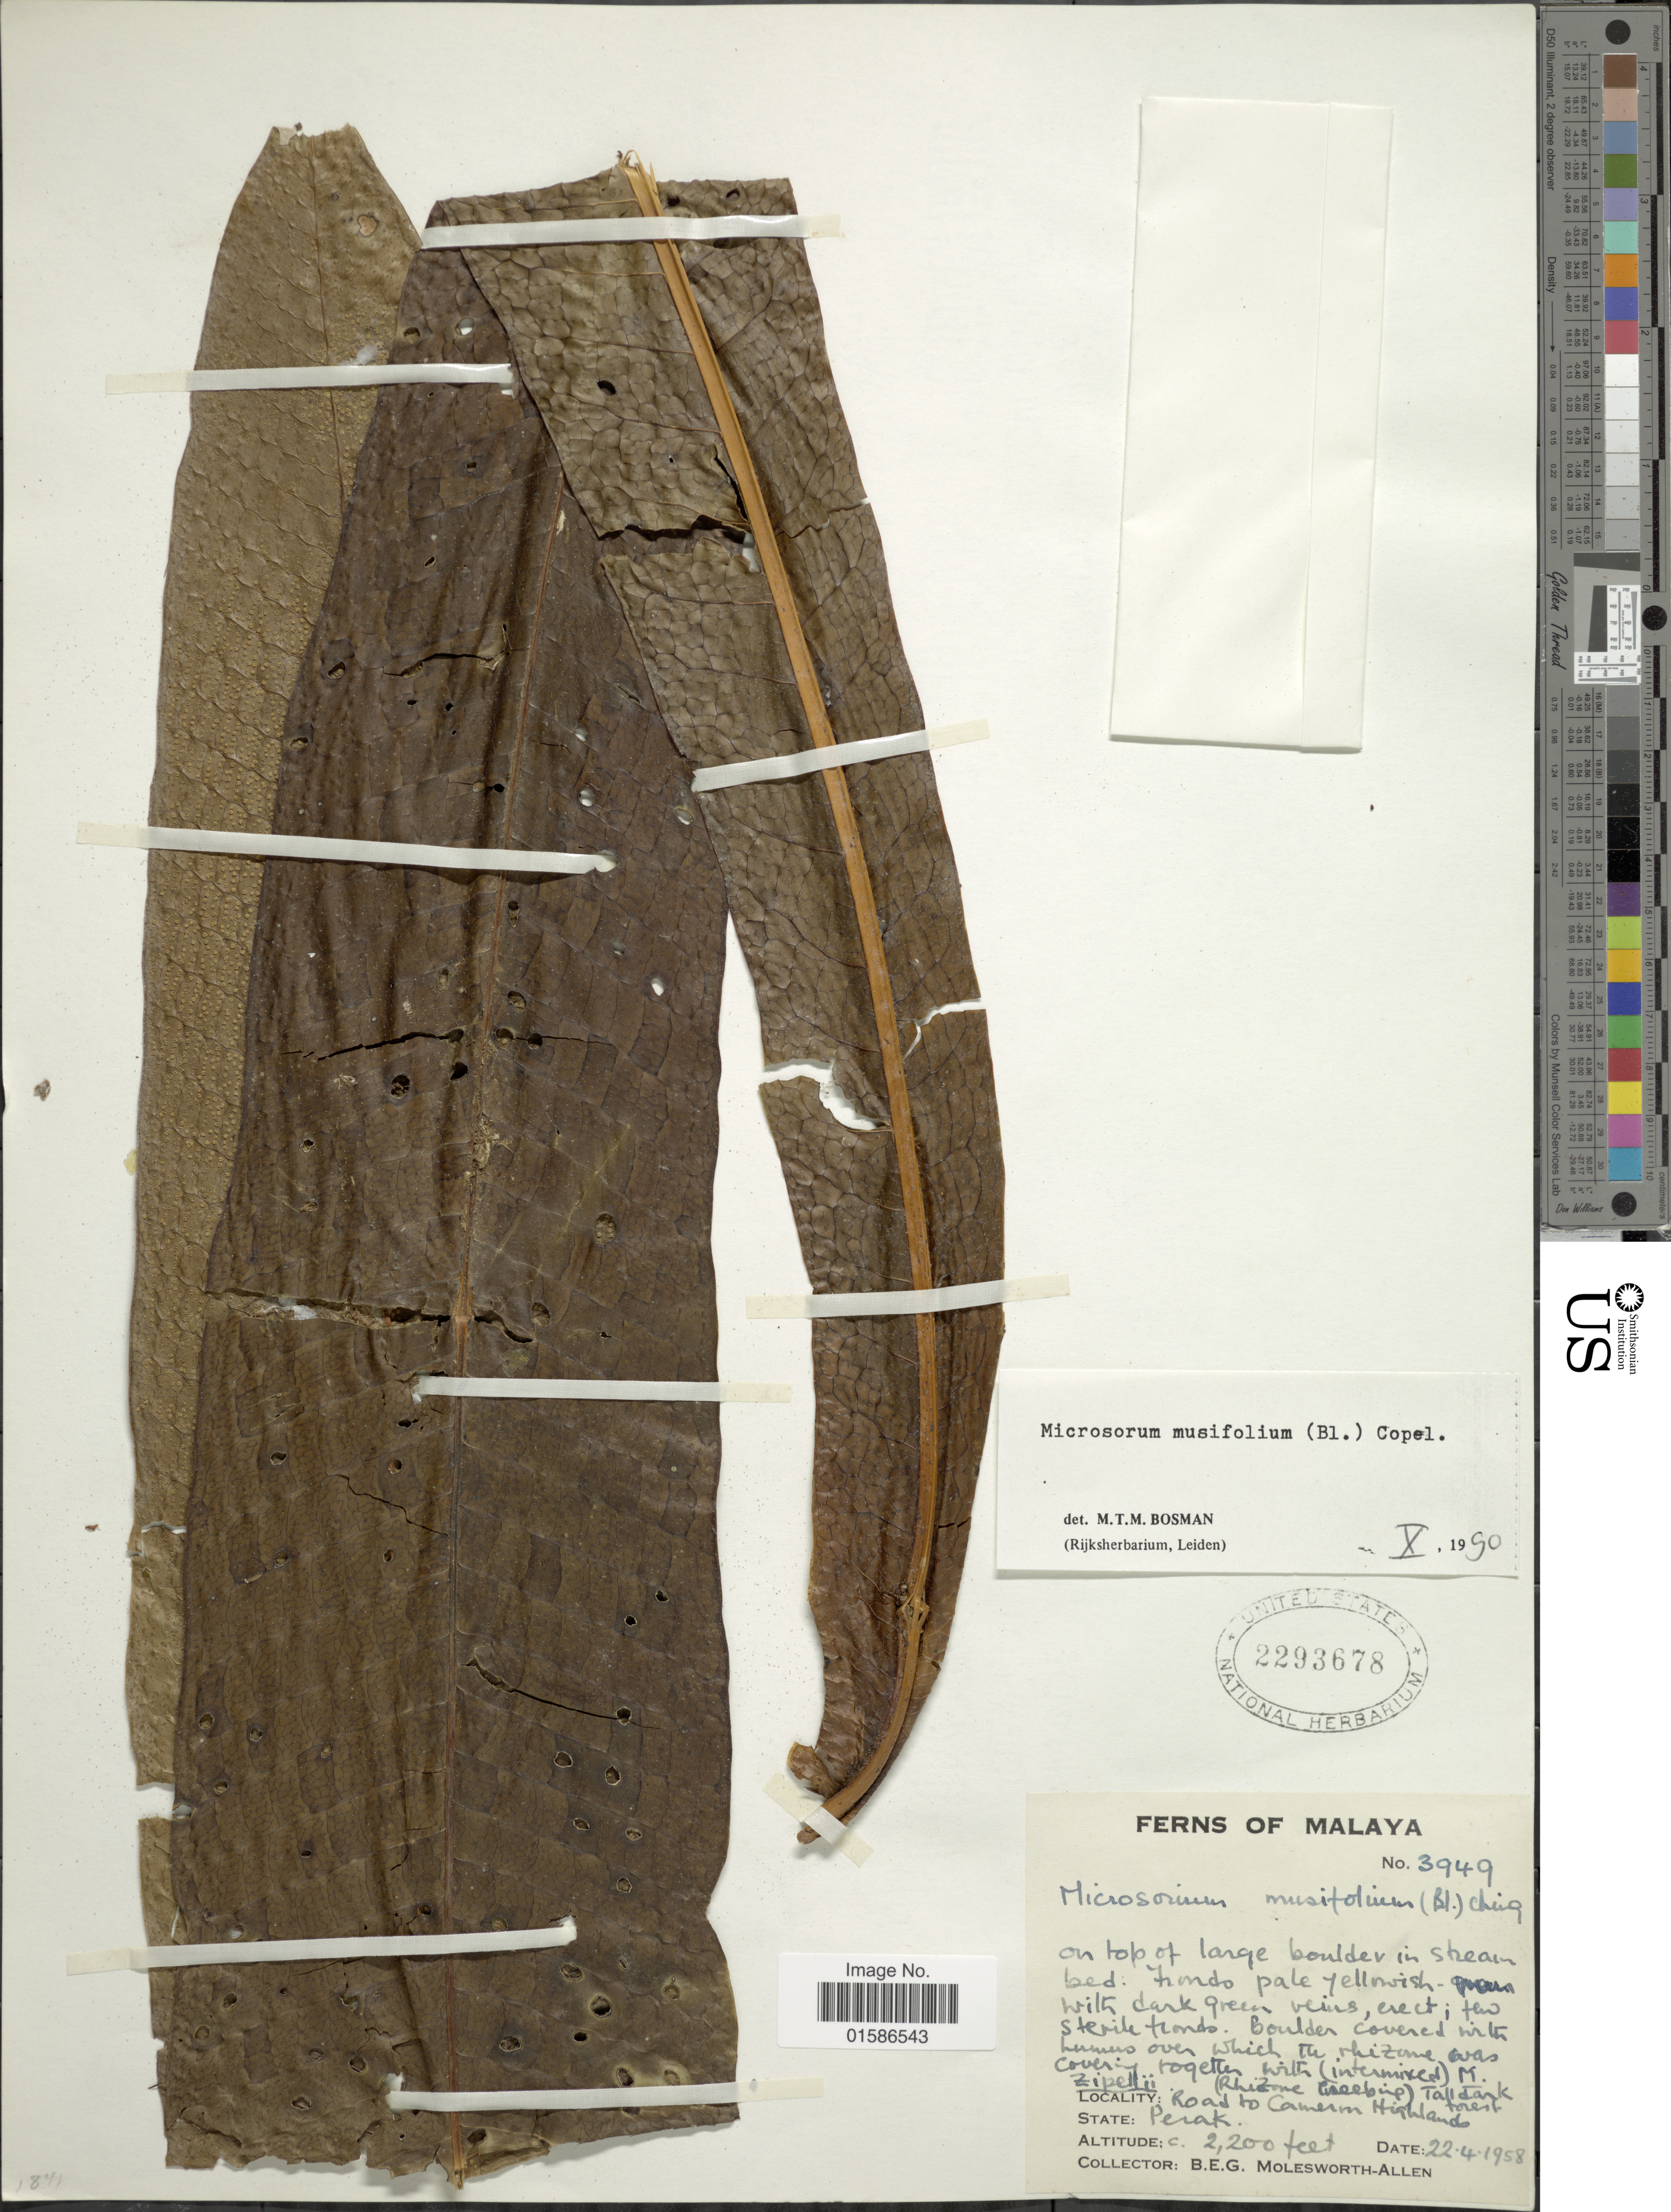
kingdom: Plantae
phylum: Tracheophyta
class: Polypodiopsida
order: Polypodiales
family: Polypodiaceae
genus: Microsorum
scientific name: Microsorum musifolium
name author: (Blume) Copel.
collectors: B. E. G. Molesworth-Allen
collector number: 3949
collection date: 1958-04-22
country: Malaysia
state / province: Perak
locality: Malaya, Road to Cameron Highlands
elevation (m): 671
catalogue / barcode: US 2293678